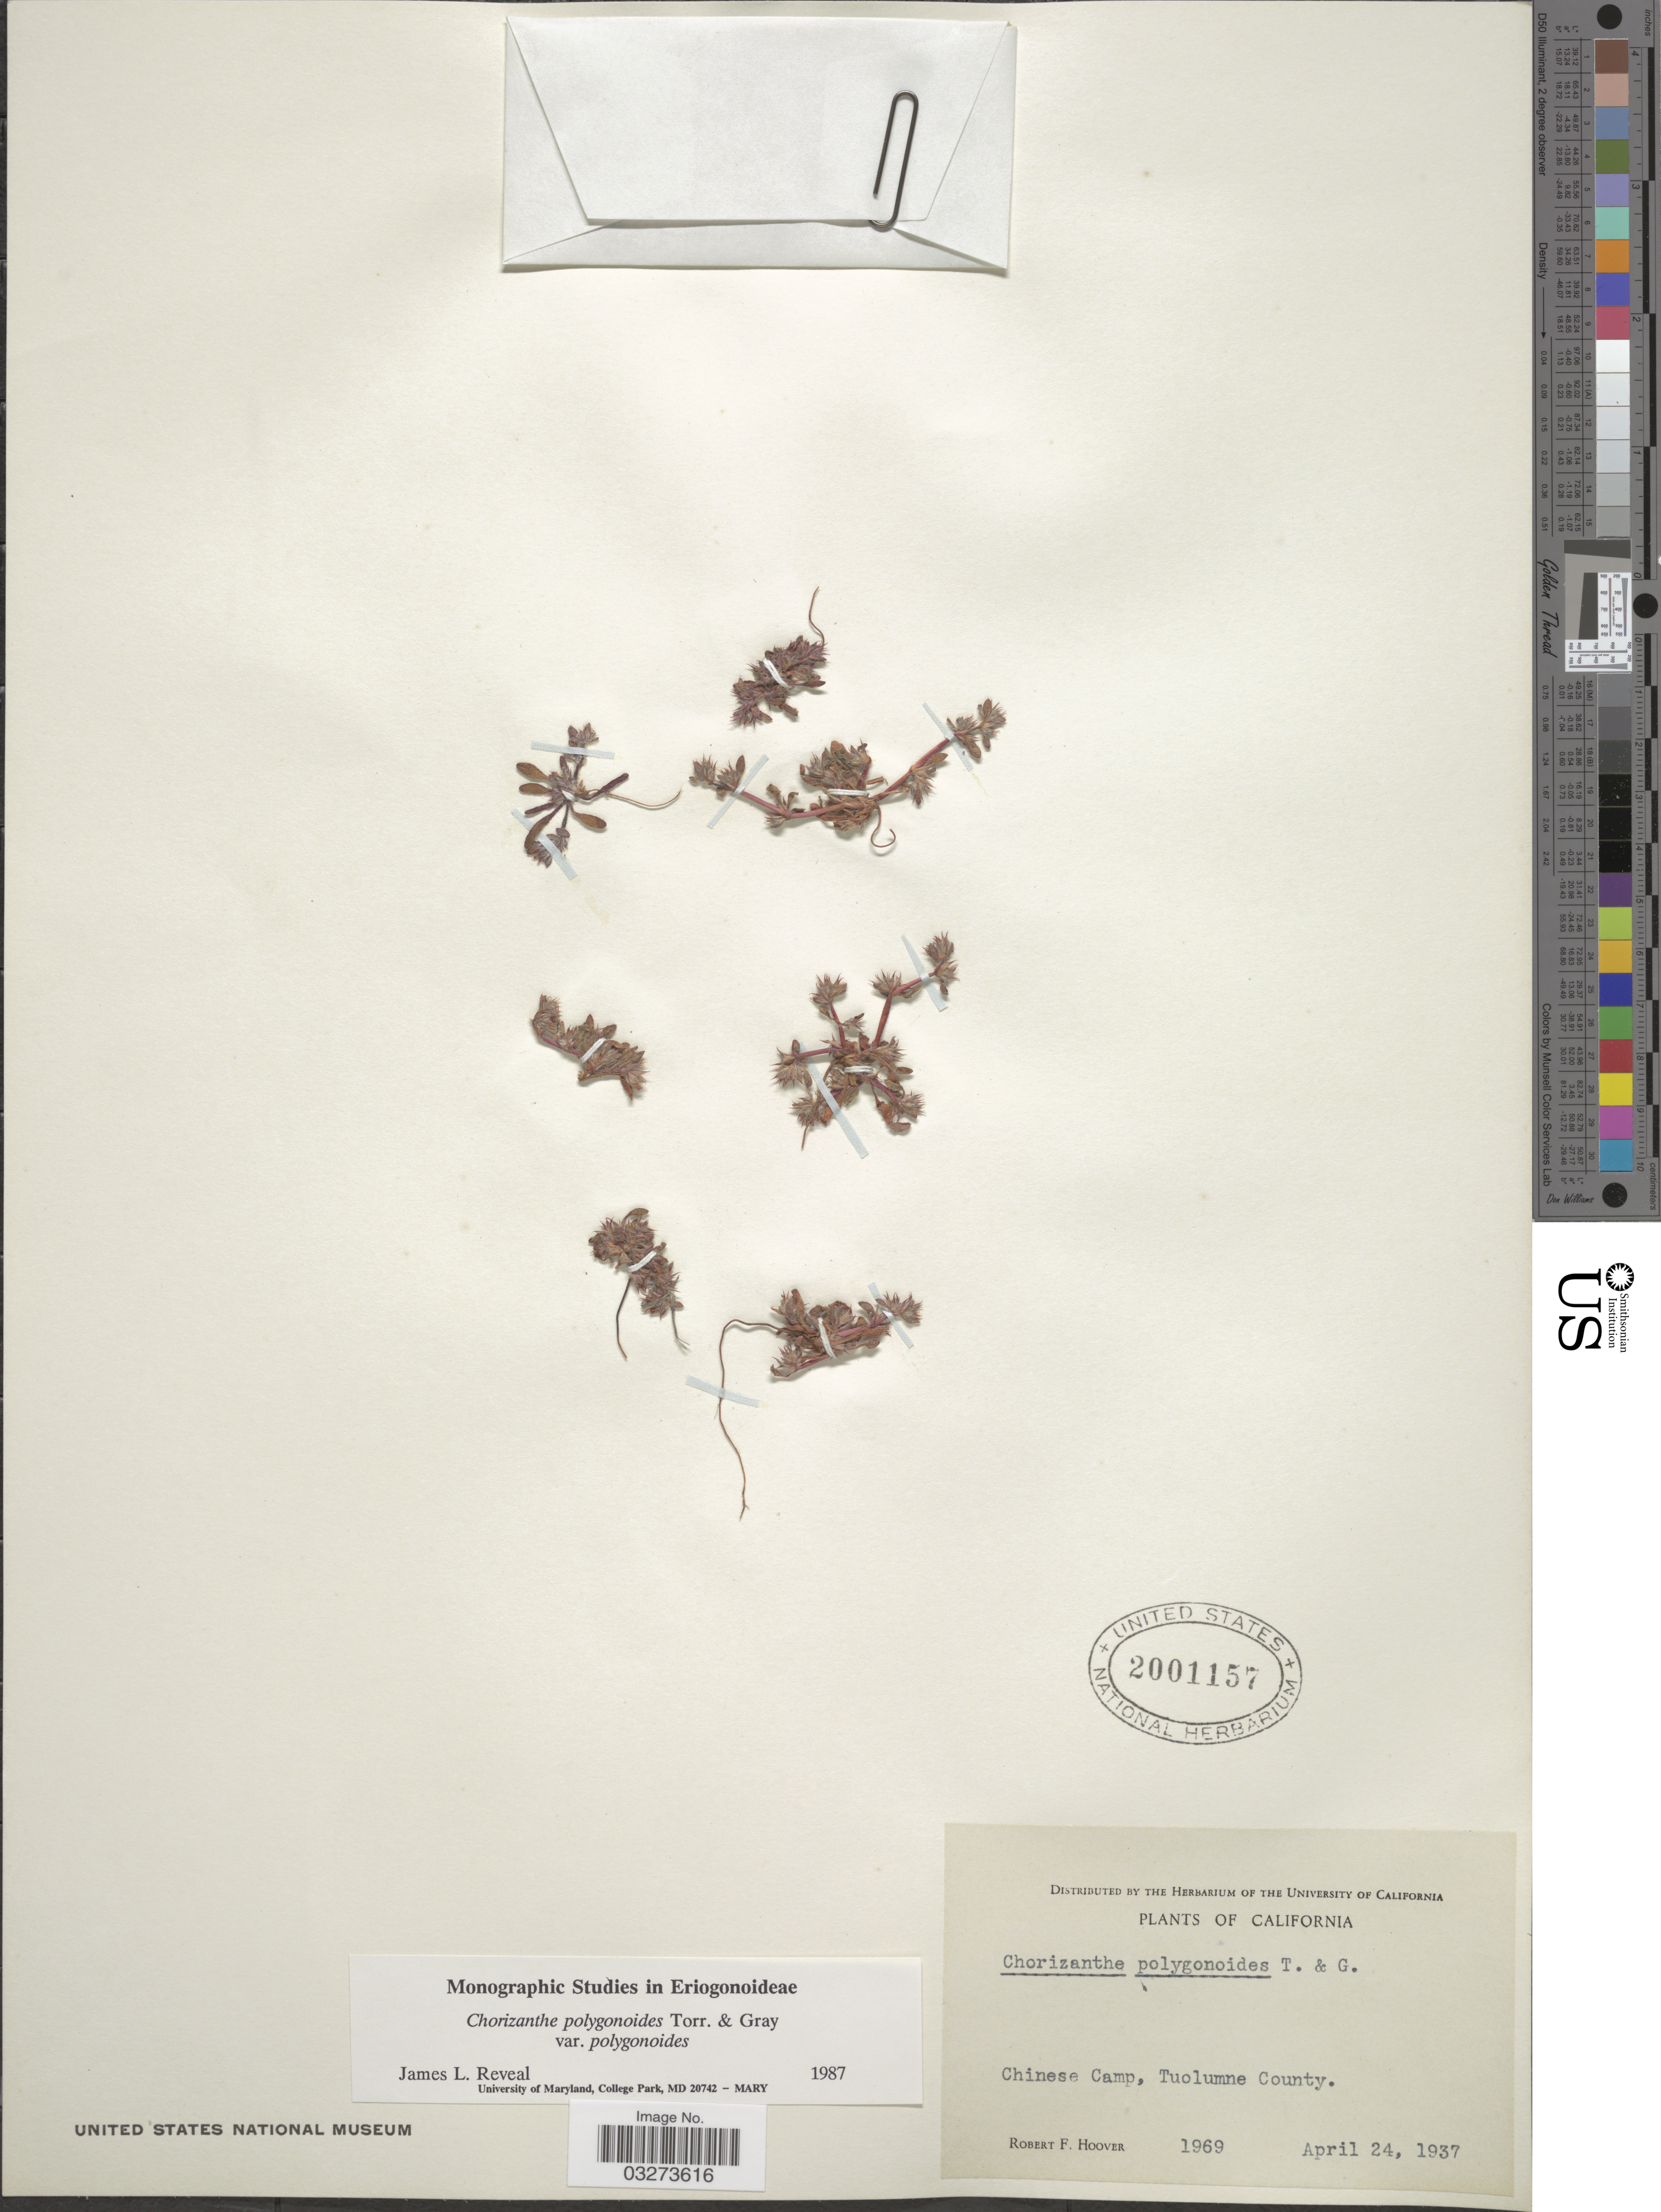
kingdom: Plantae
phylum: Tracheophyta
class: Magnoliopsida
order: Caryophyllales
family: Polygonaceae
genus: Chorizanthe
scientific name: Chorizanthe polygonoides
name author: Torr. & A. Gray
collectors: R. F. Hoover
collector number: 1969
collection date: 1937-04-24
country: United States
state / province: California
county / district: Tuolumne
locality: Chinese Camp, Tuolumne County.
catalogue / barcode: US 2001157